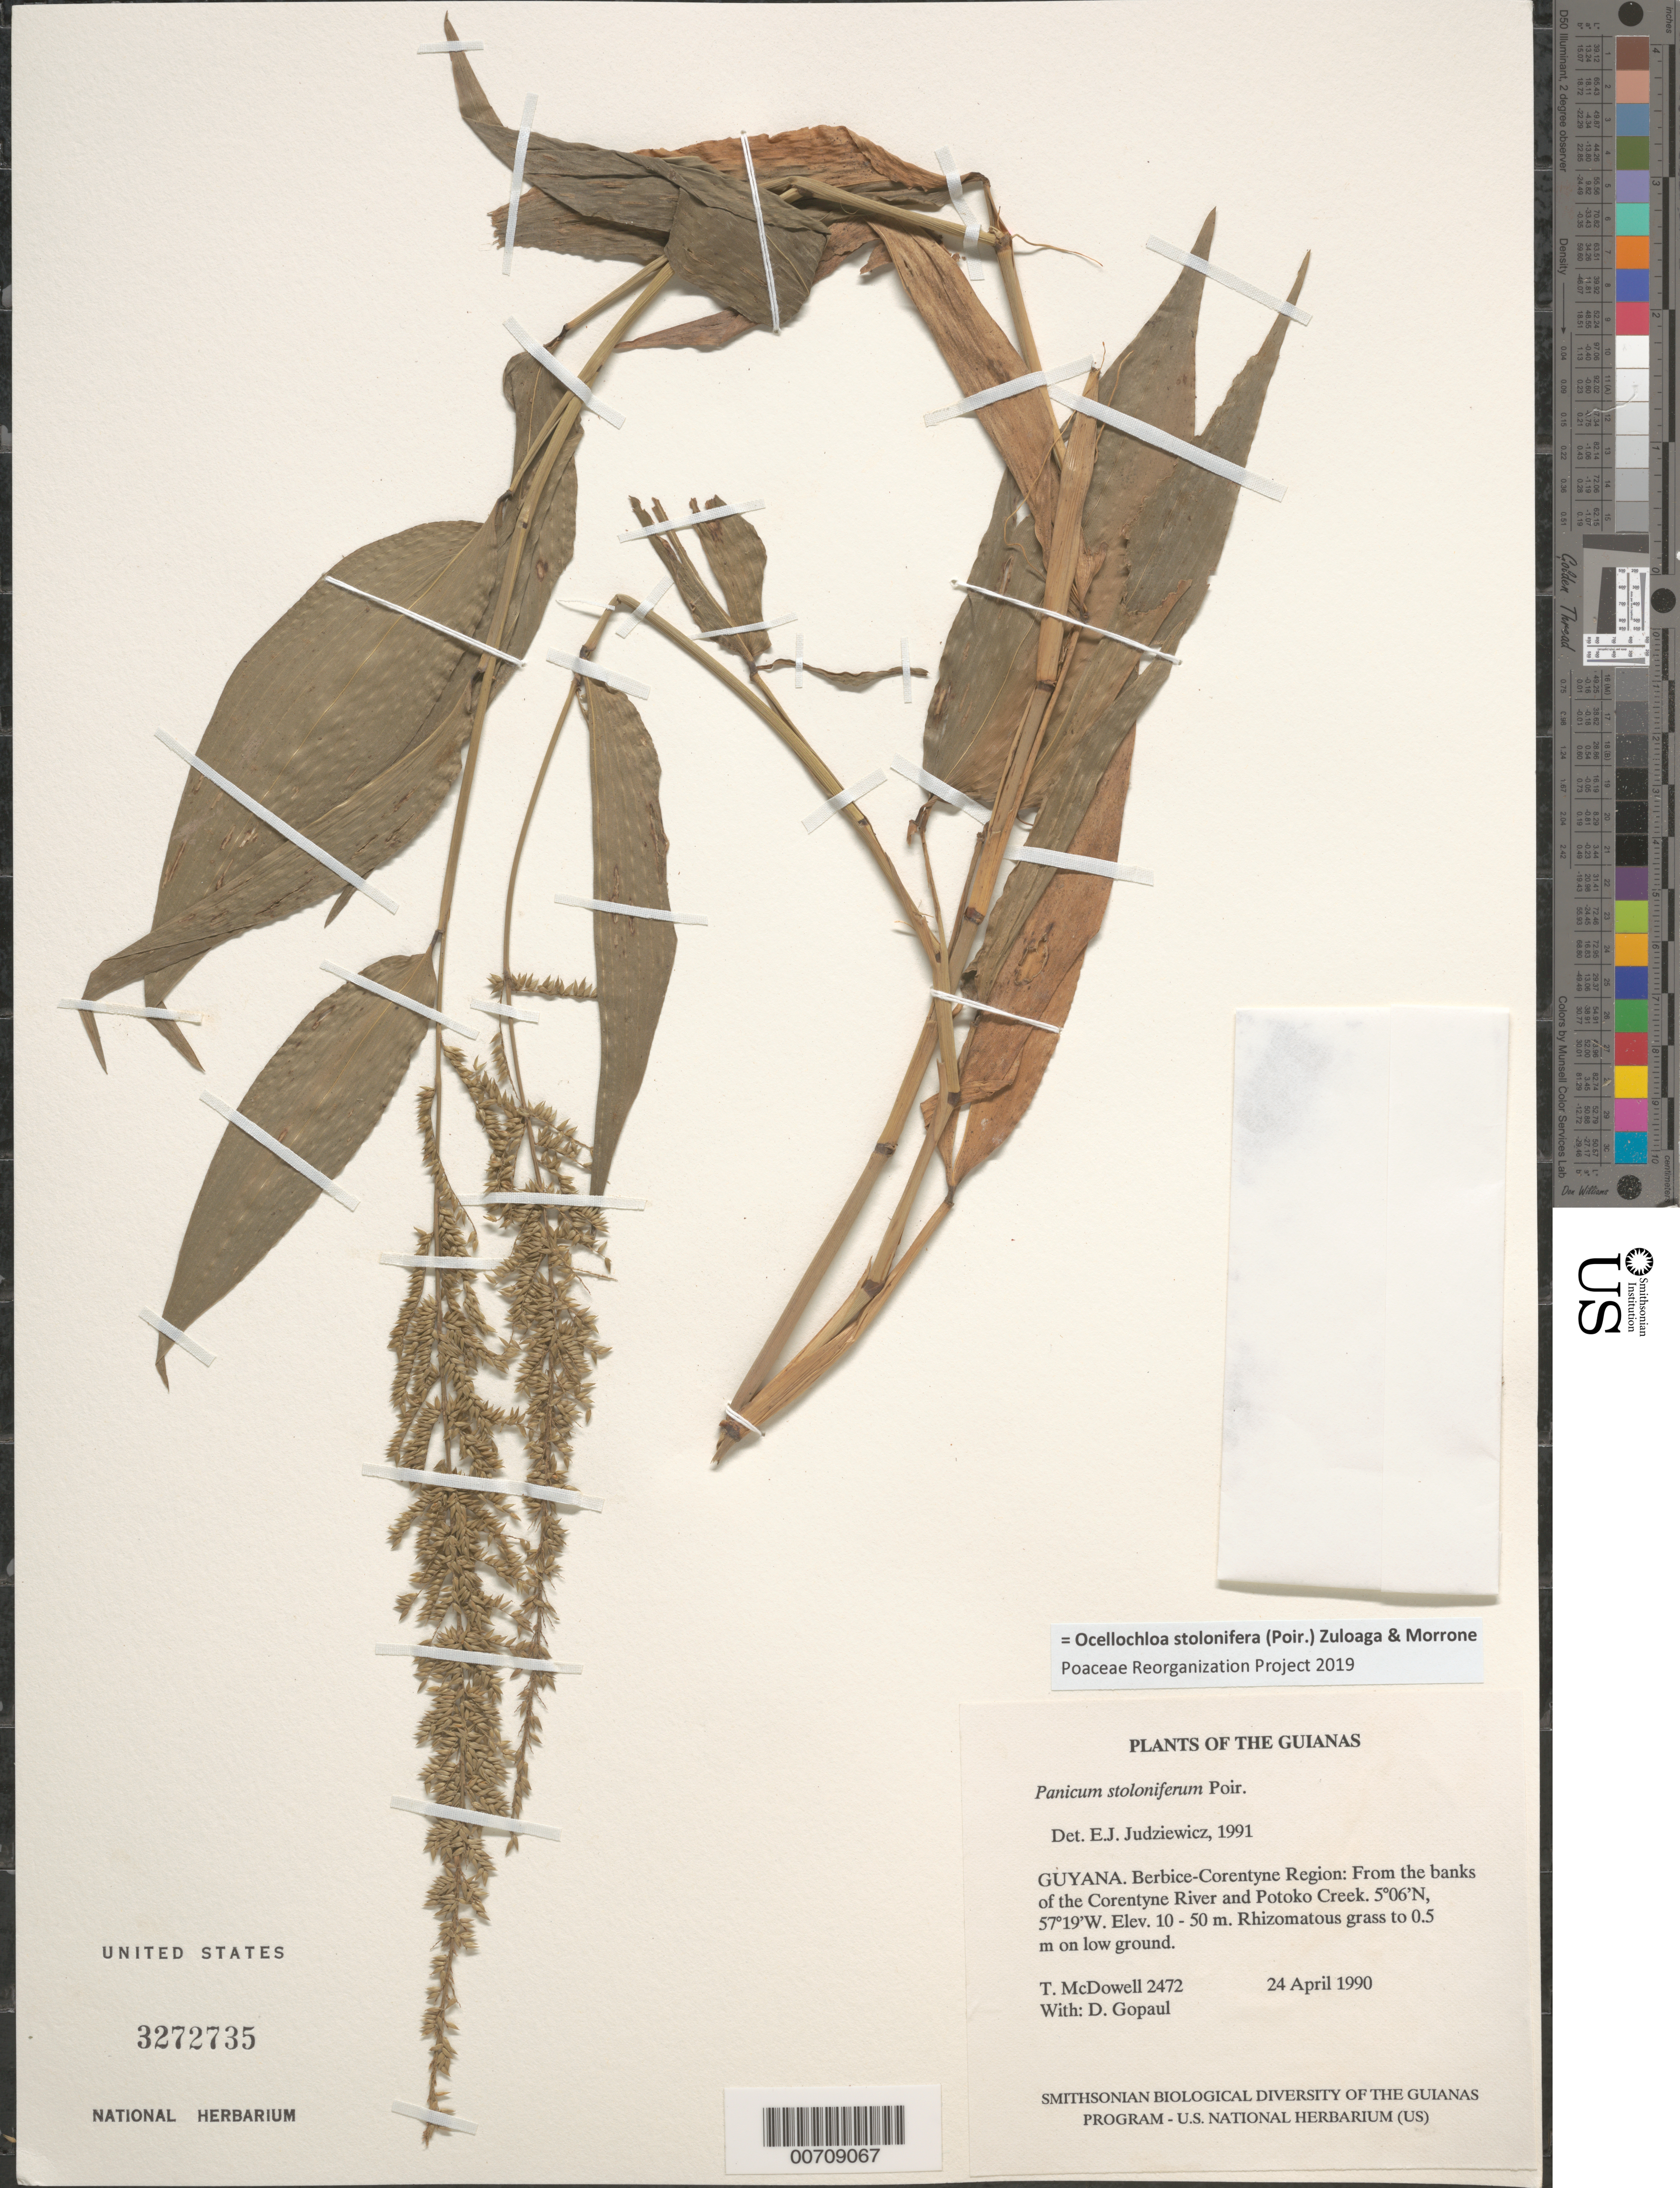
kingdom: Plantae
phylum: Tracheophyta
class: Liliopsida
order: Poales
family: Poaceae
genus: Panicum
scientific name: Panicum stoloniferum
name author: Poir.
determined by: Judziewicz, E. J.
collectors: T. McDowell & D. Gopaul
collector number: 2472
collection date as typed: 24 April 1990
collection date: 1990-04-24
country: Guyana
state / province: E. Berbice-Corentyne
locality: Corentyne River and Potoko Creek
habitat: Banks of creek and river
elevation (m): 10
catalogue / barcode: US 3272735